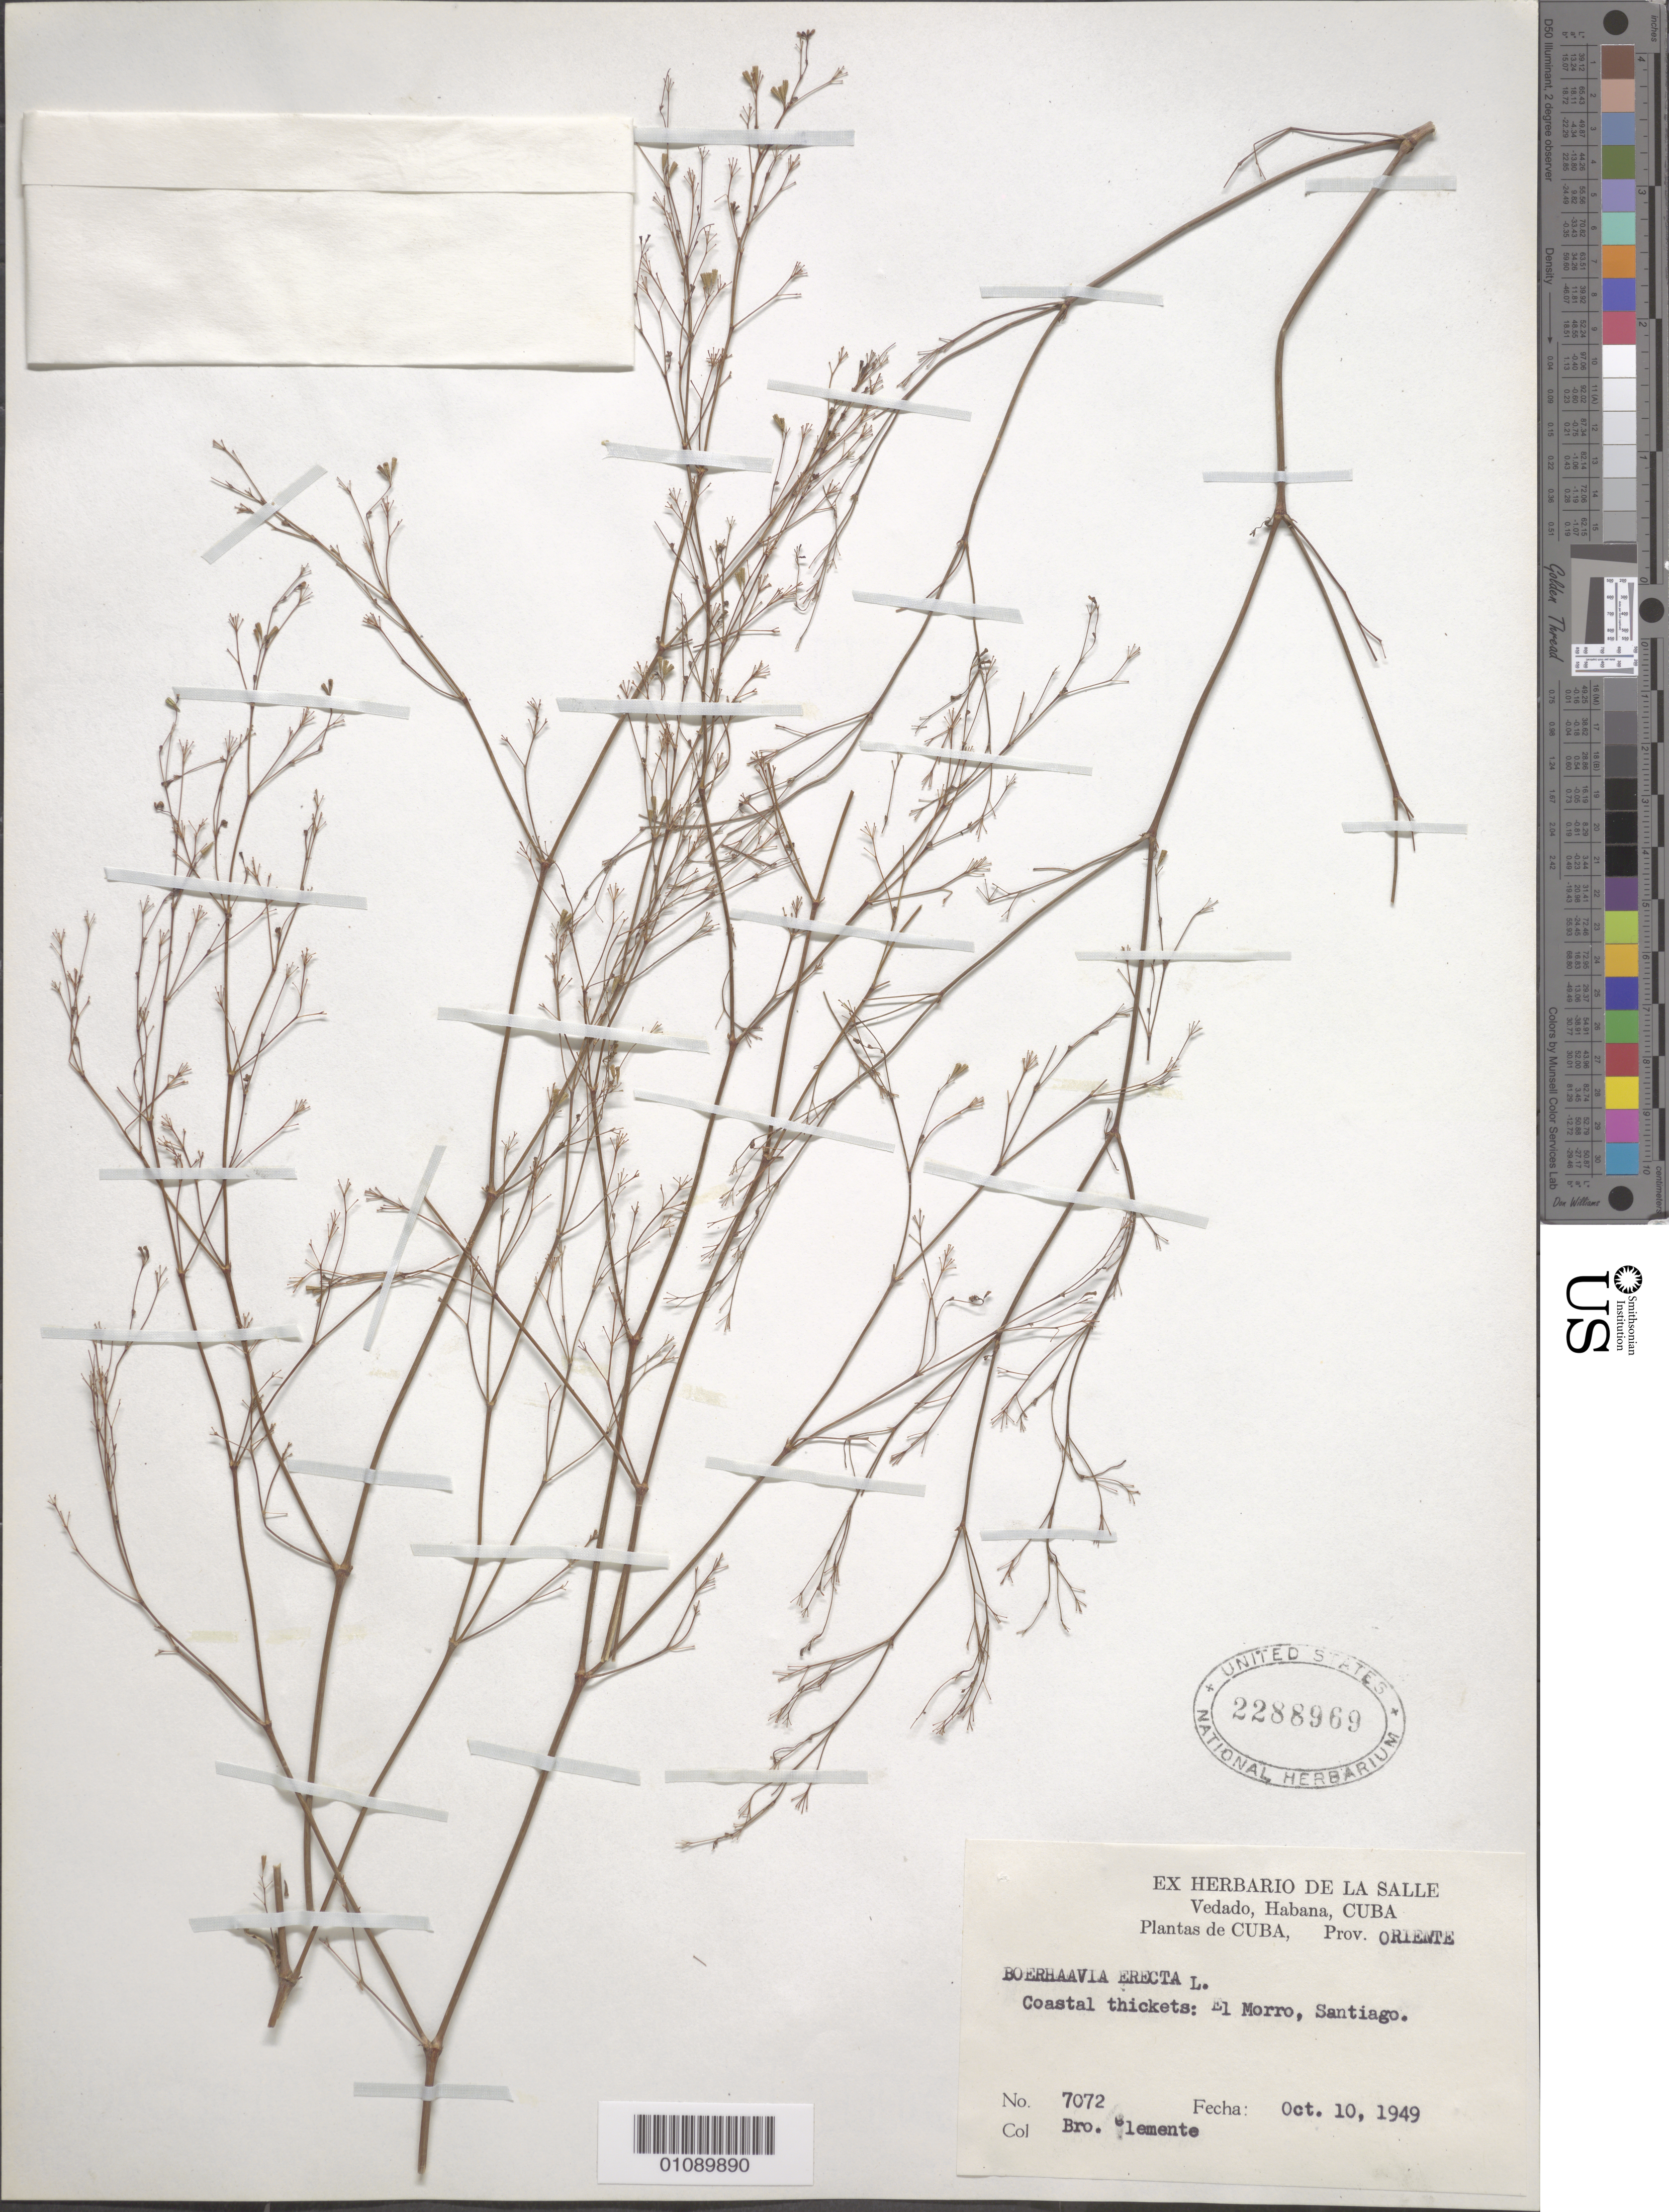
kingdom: Plantae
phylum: Tracheophyta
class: Magnoliopsida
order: Caryophyllales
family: Nyctaginaceae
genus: Boerhavia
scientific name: Boerhavia erecta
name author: L.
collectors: Bro. Clemente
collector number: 7072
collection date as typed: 10 Oct 1949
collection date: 1949-10-10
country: Cuba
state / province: Santiago de Cuba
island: Cuba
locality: Oriente: Santiago, El Morro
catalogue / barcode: US 2288969